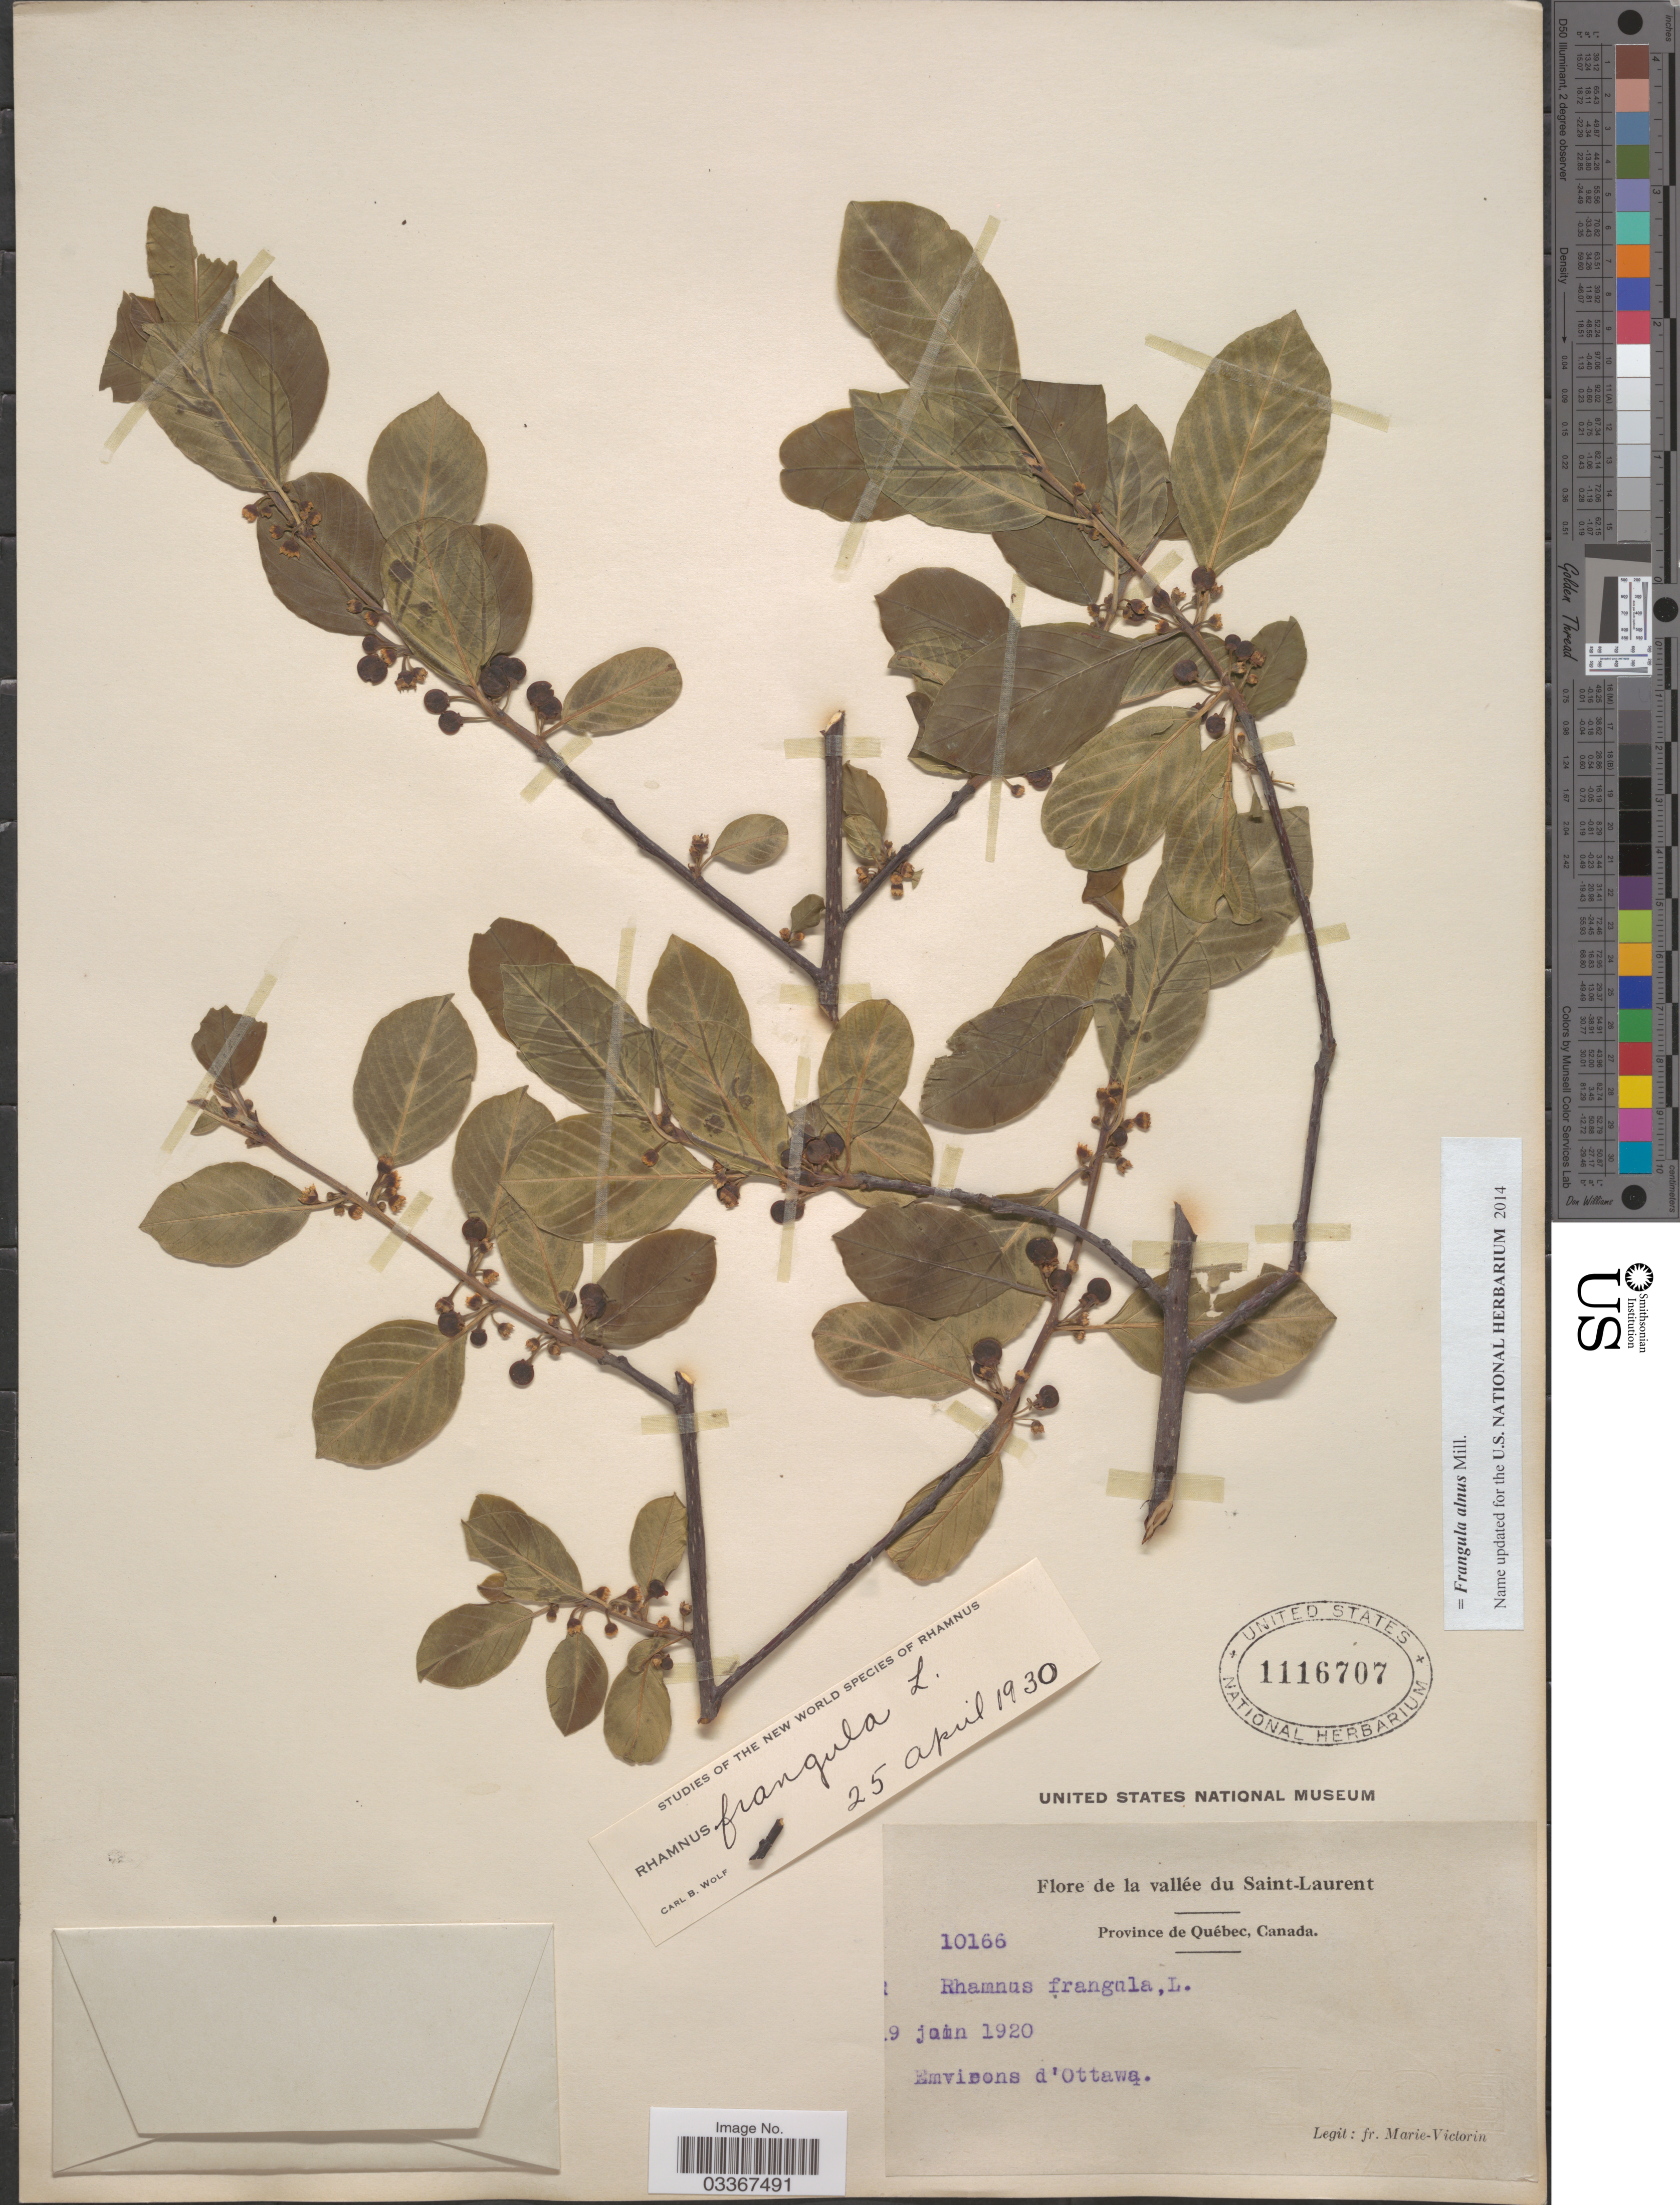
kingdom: Plantae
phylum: Tracheophyta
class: Magnoliopsida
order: Rosales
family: Rhamnaceae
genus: Frangula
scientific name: Frangula alnus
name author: Mill.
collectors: F. Marie-Victorin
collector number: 10166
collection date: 1920-06-09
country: Canada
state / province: Quebec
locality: Vallée du Saint-Laurent. Emvirons d' Ottawa.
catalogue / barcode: US 1116707